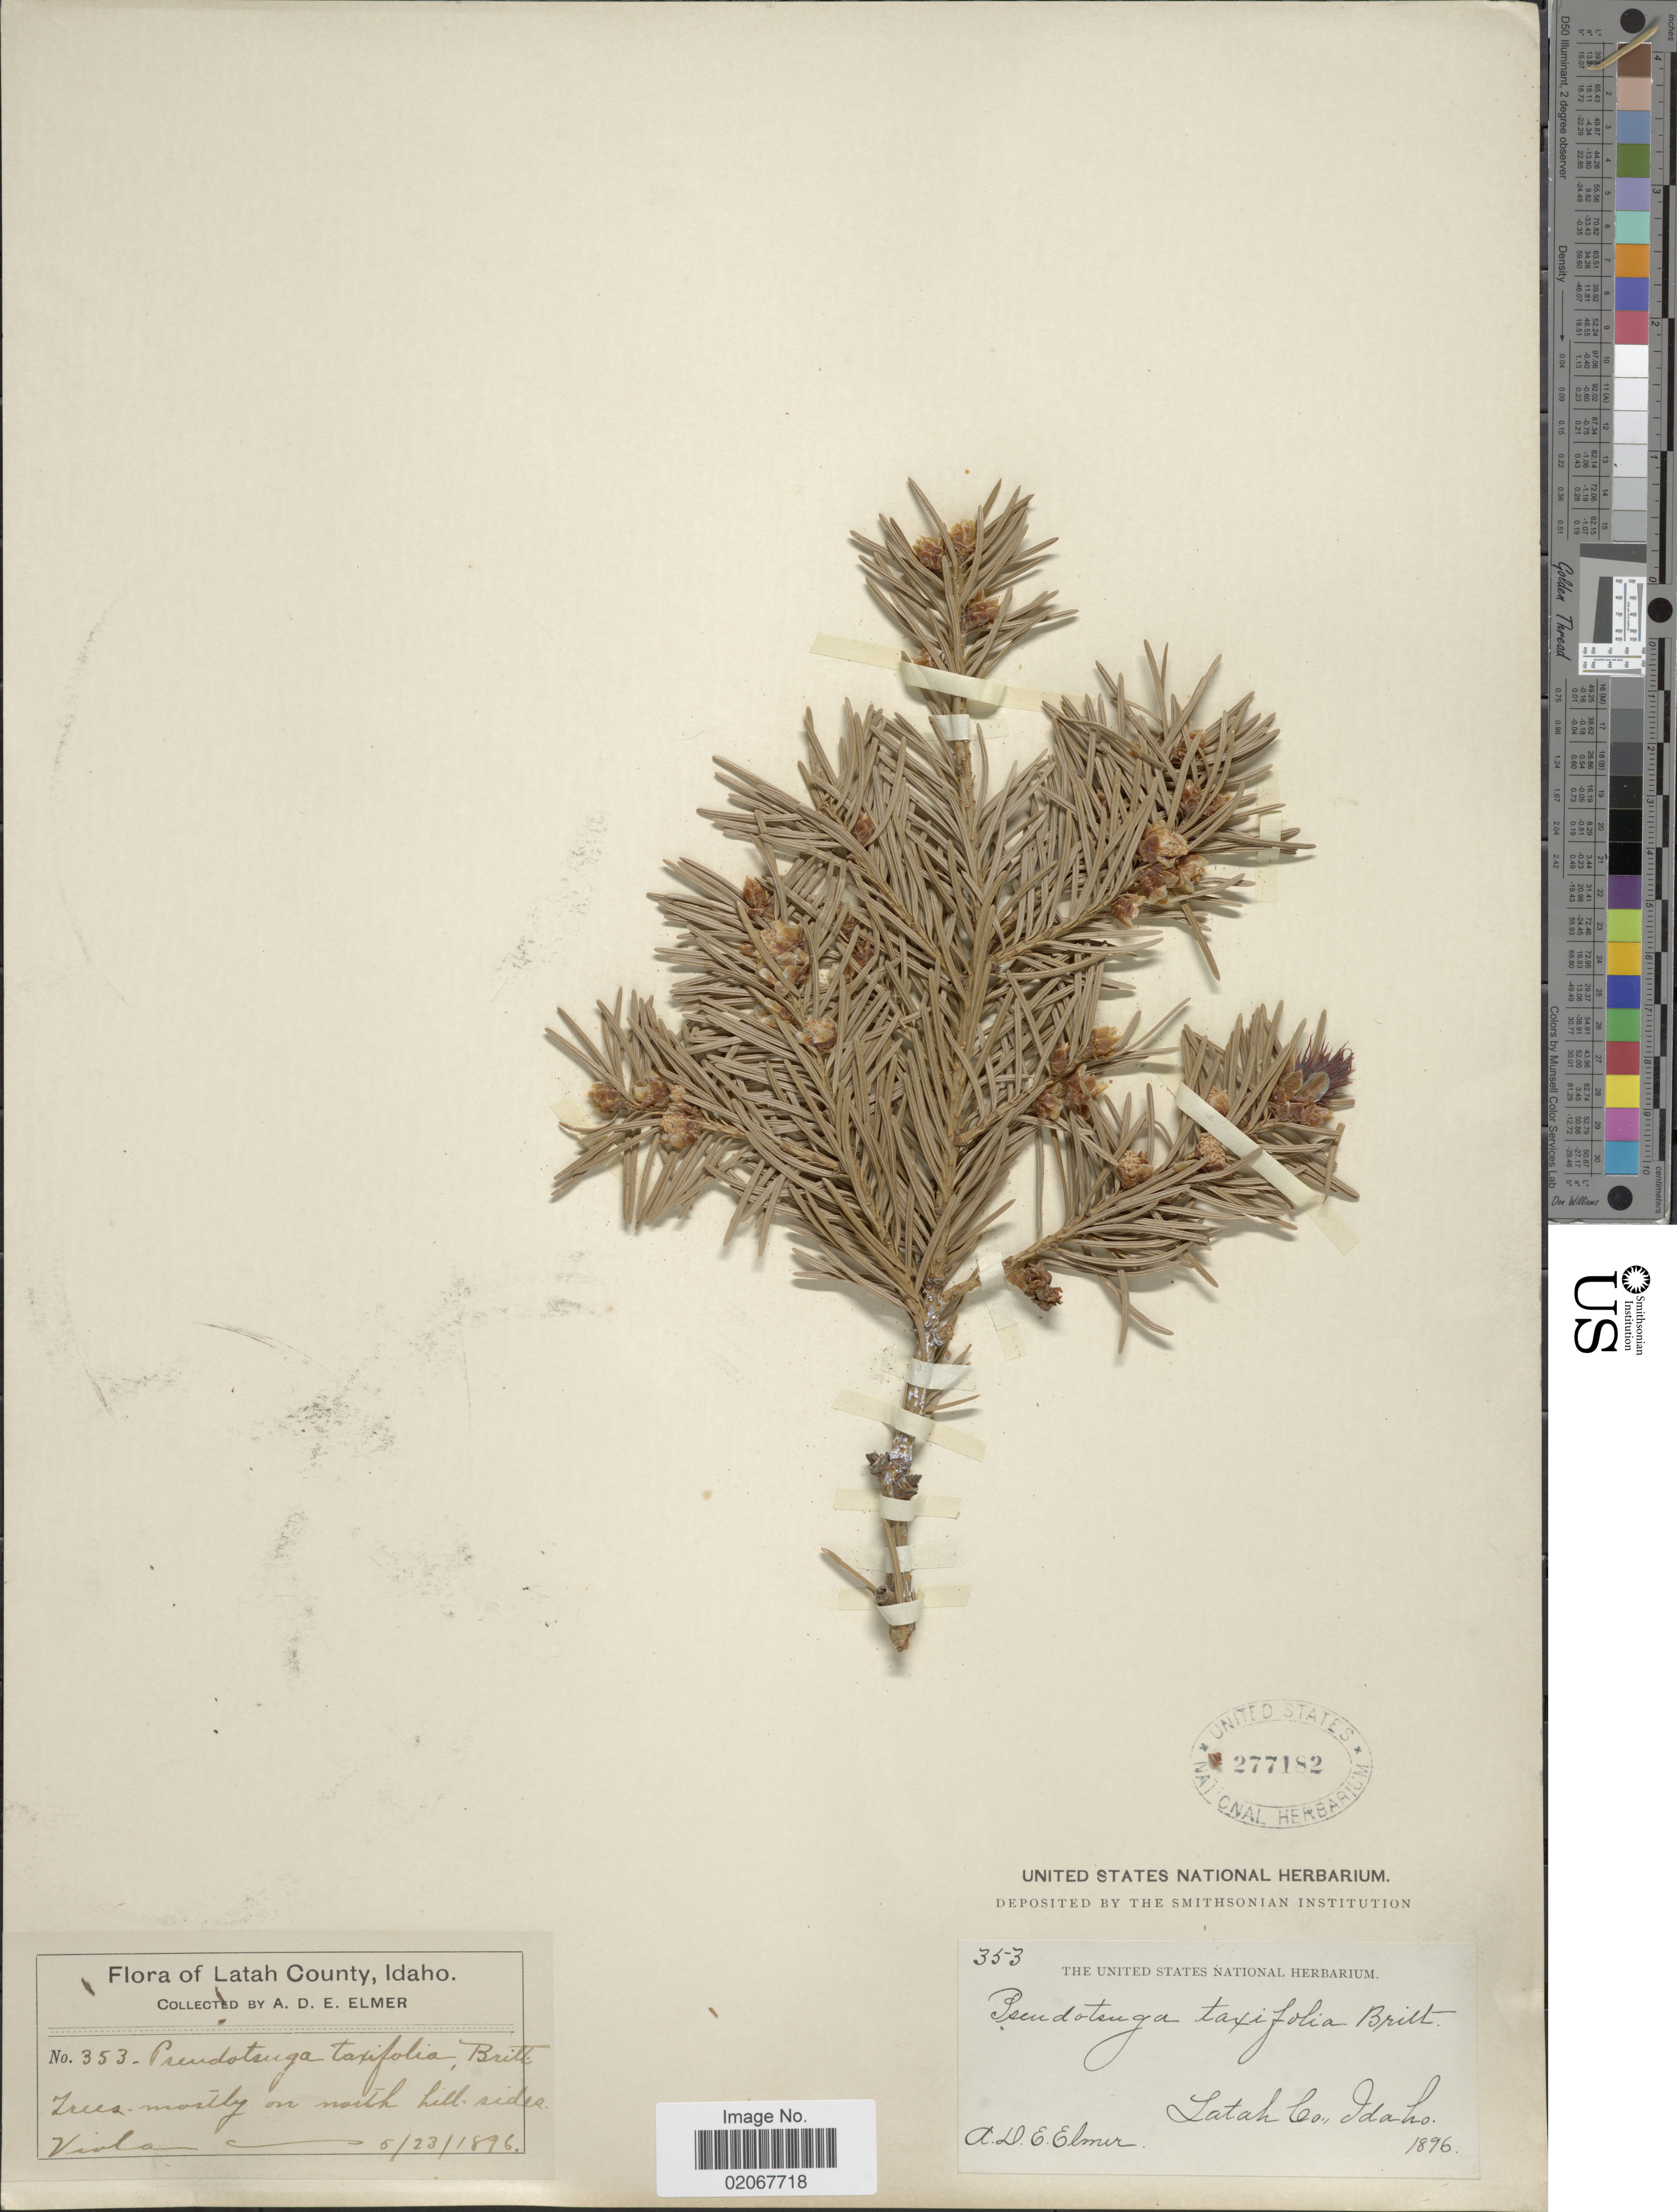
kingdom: Plantae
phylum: Tracheophyta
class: Pinopsida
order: Pinales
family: Pinaceae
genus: Pseudotsuga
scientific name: Pseudotsuga menziesii var. glauca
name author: (Beissn.) Franco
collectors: A. D. E. Elmer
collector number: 353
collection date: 1896-05-23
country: United States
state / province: Idaho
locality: Latah County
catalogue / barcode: US 277182